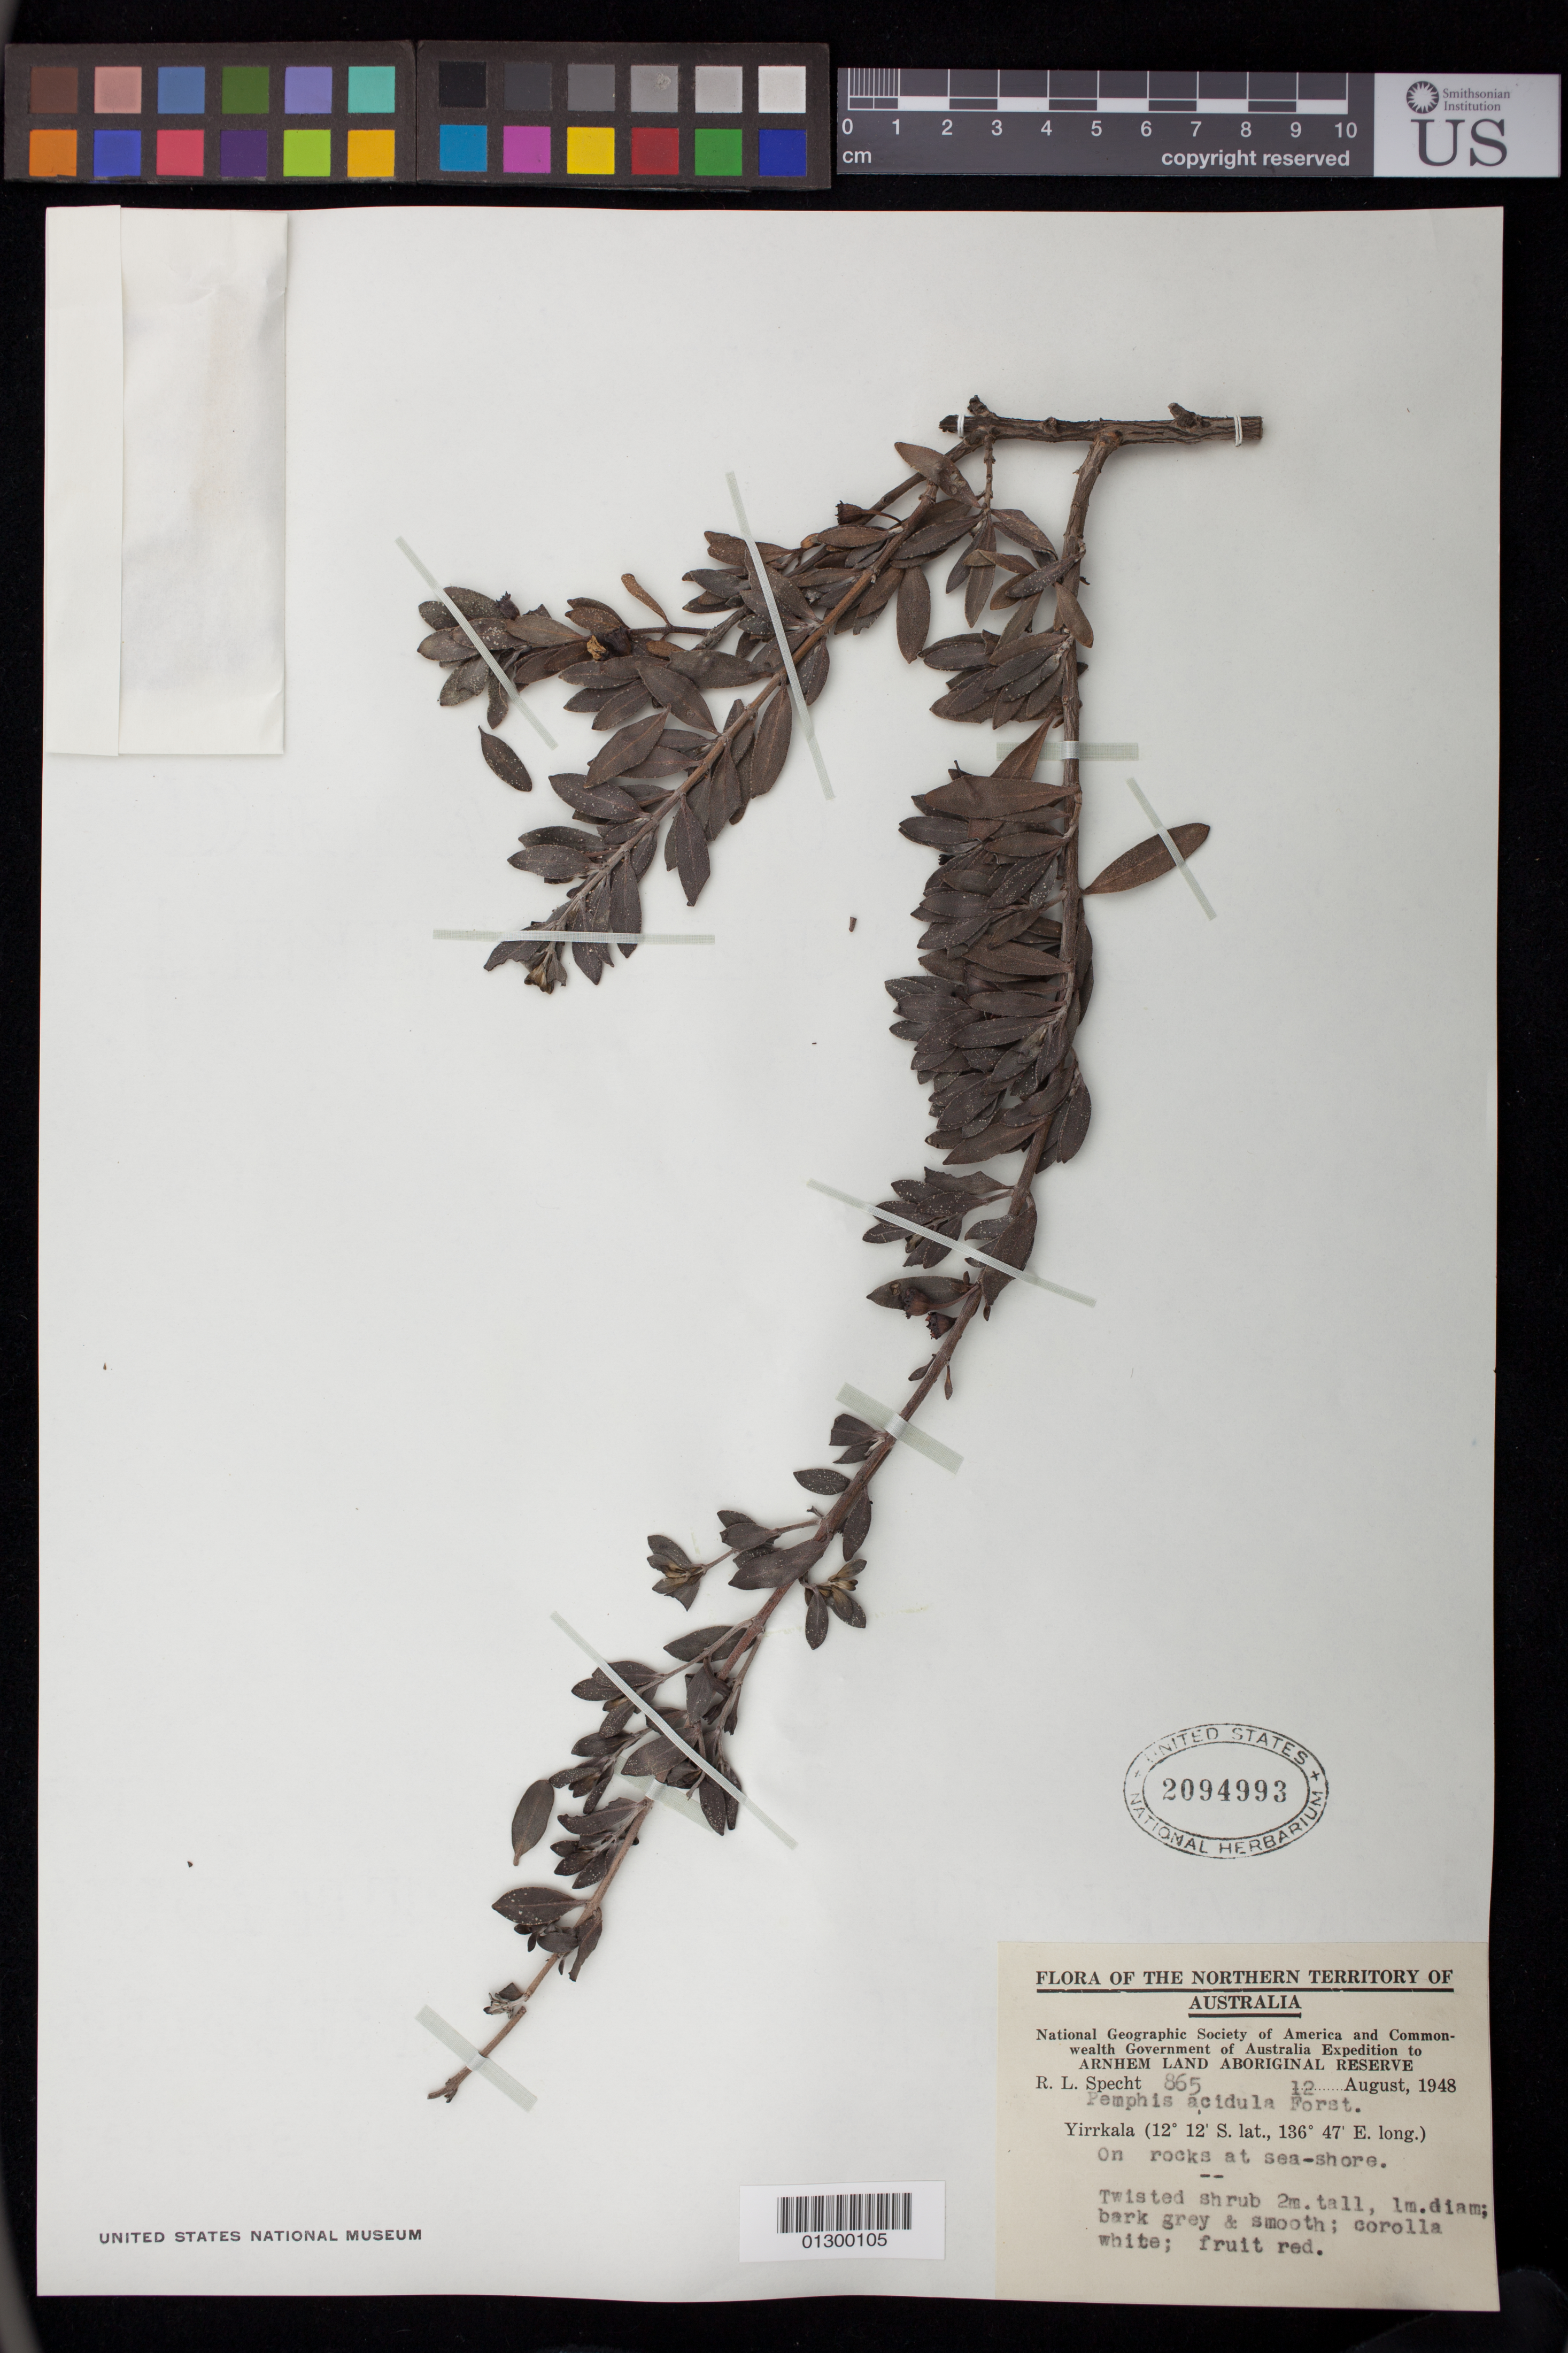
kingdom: Plantae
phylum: Tracheophyta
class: Magnoliopsida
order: Myrtales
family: Lythraceae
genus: Pemphis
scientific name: Pemphis acidula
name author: J.R. Forst. & G. Forst.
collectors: R. L. Specht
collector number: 865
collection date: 1948-08-12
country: Australia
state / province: Northern Territory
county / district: East Arnhem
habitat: On rocks at sea-shore.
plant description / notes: Twisted shrub 2 m. tall, 1 m. diam.; bark grey and smooth; corolla white; fruit red.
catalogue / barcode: US 2094993